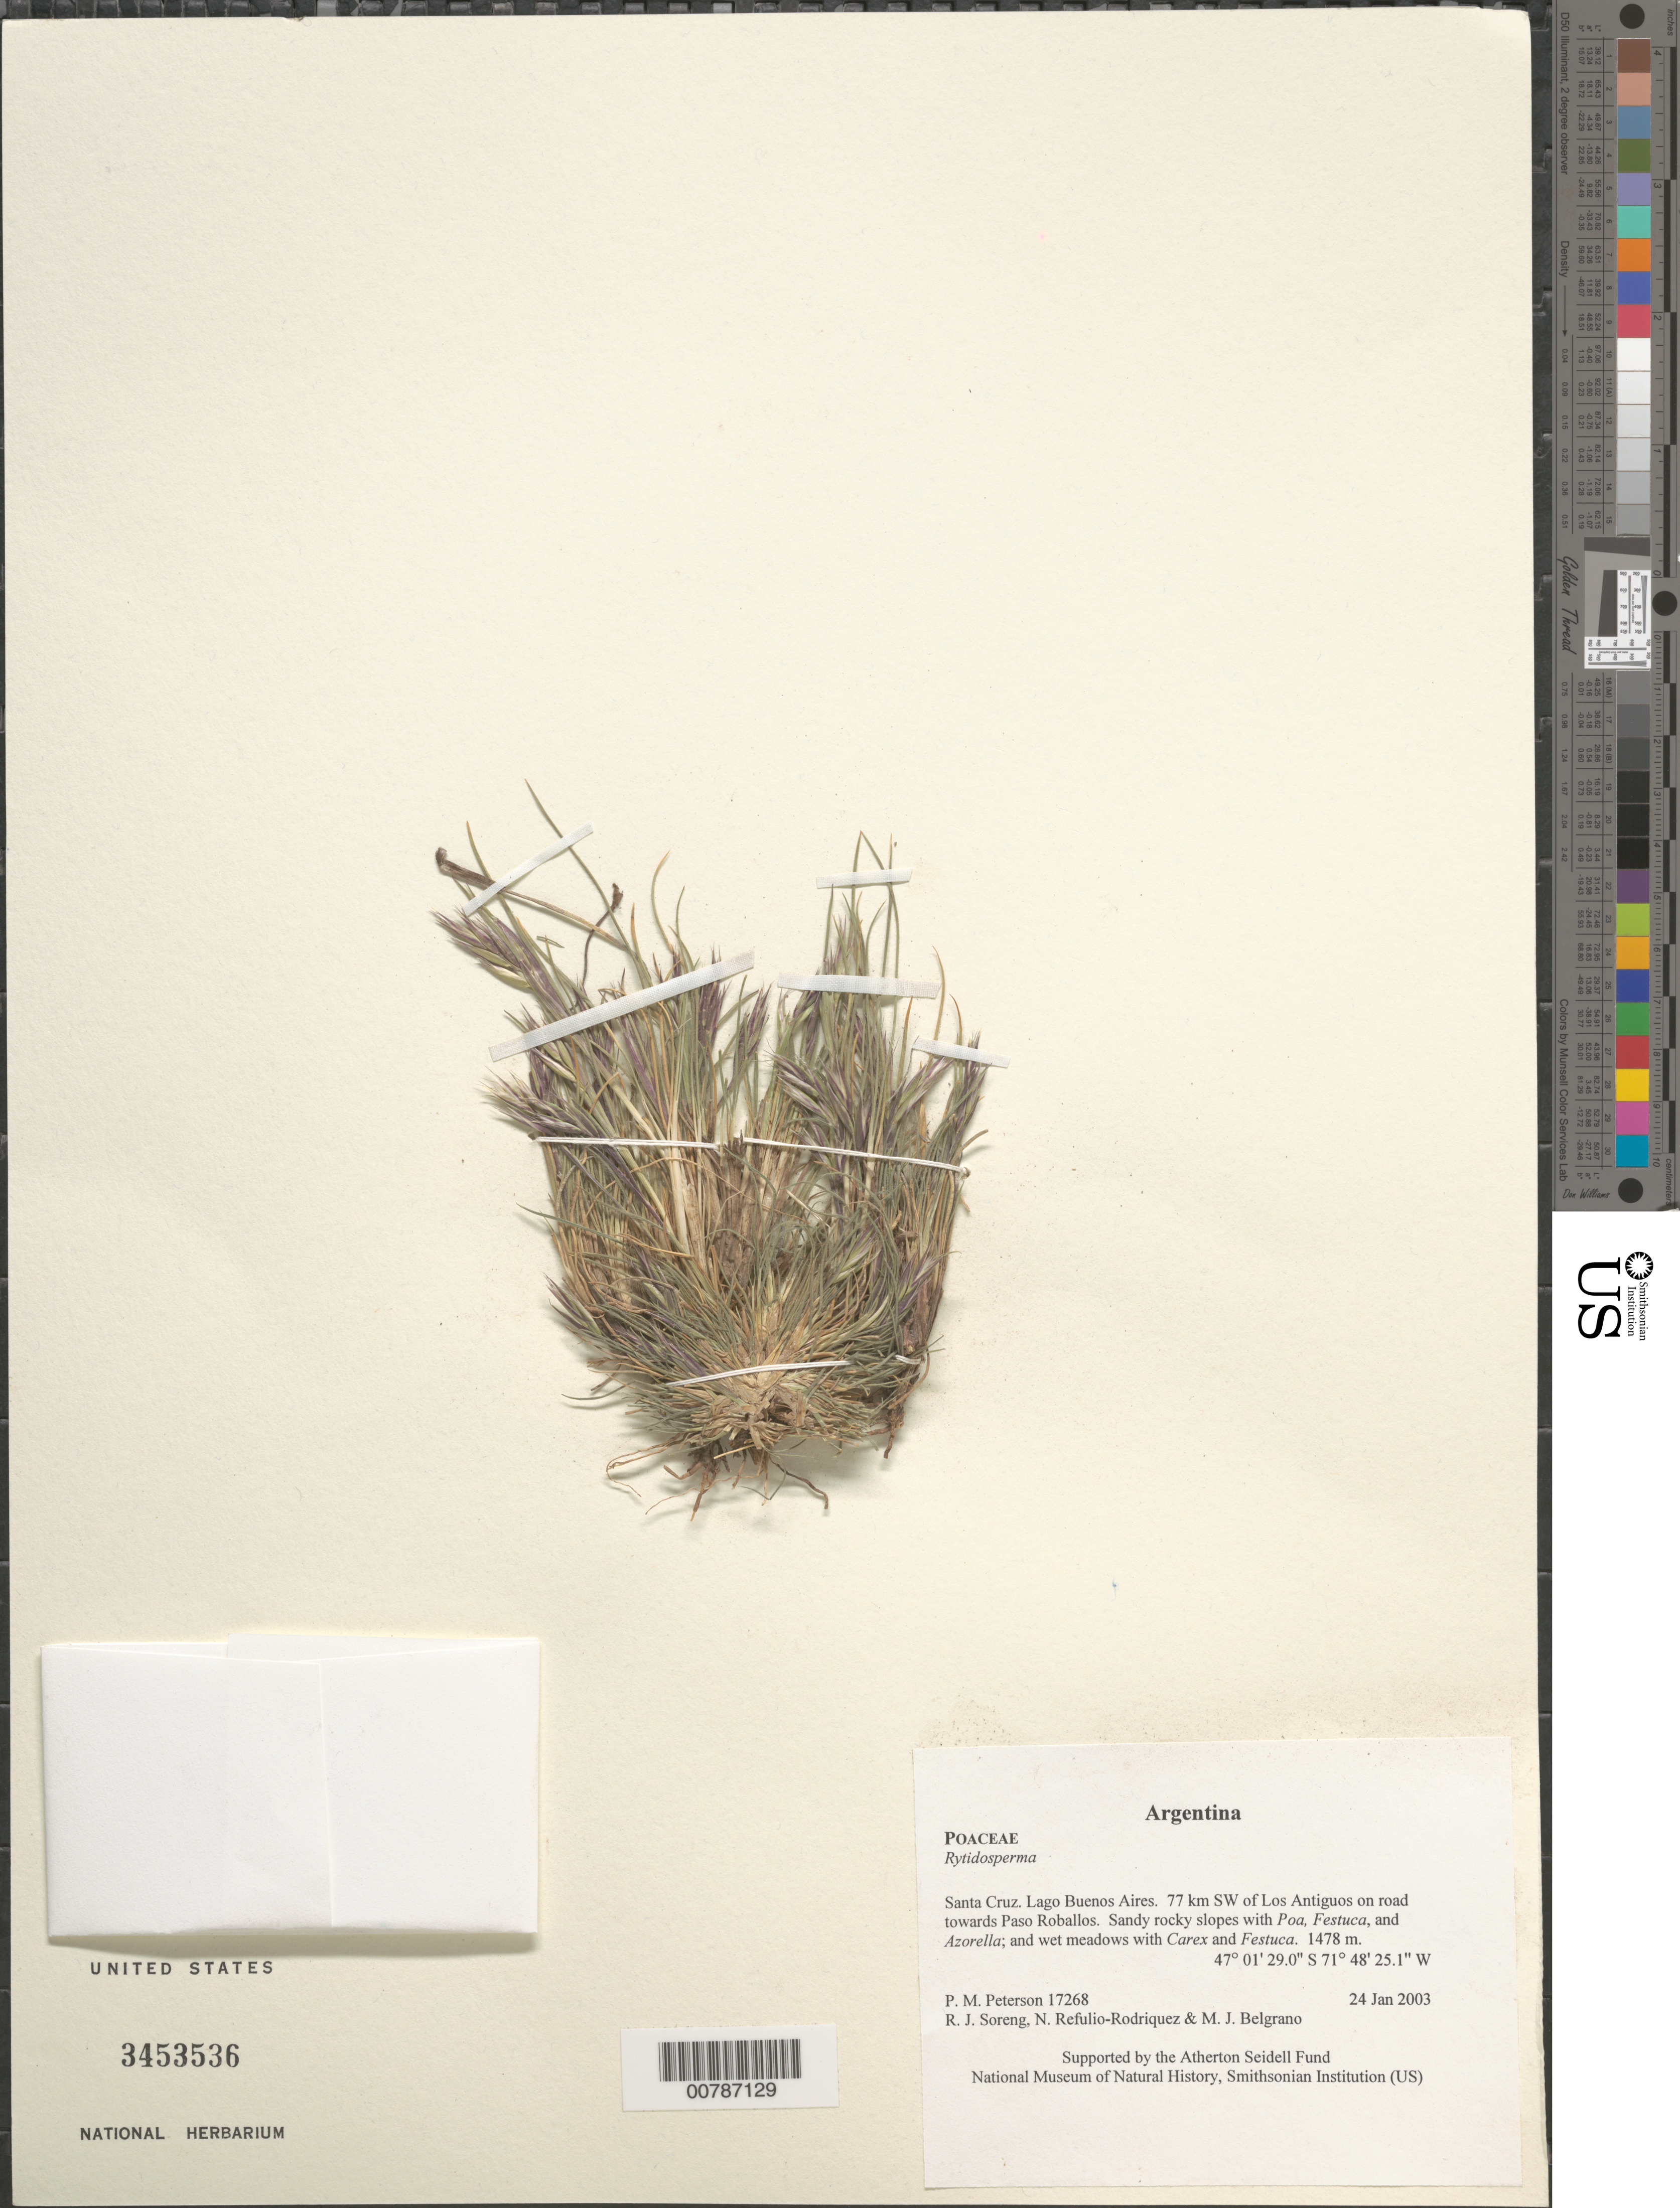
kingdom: Plantae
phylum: Tracheophyta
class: Liliopsida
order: Poales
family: Poaceae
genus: Rytidosperma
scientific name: Rytidosperma sp.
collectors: P. M. Peterson, R. J. Soreng, N. Refulio-Rodríguez & M. Belgrano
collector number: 17268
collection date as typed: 24 Jan 2003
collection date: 2003-01-24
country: Argentina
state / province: Santa Cruz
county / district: Lago Buenos Aires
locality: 77 km SW of Los Antiguos on road towards Paso Roballos. Sandy rocky slopes with Poa, Festuca, and Azorella; and wet meadows with Carex and Festuca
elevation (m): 1478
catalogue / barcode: US 3453536